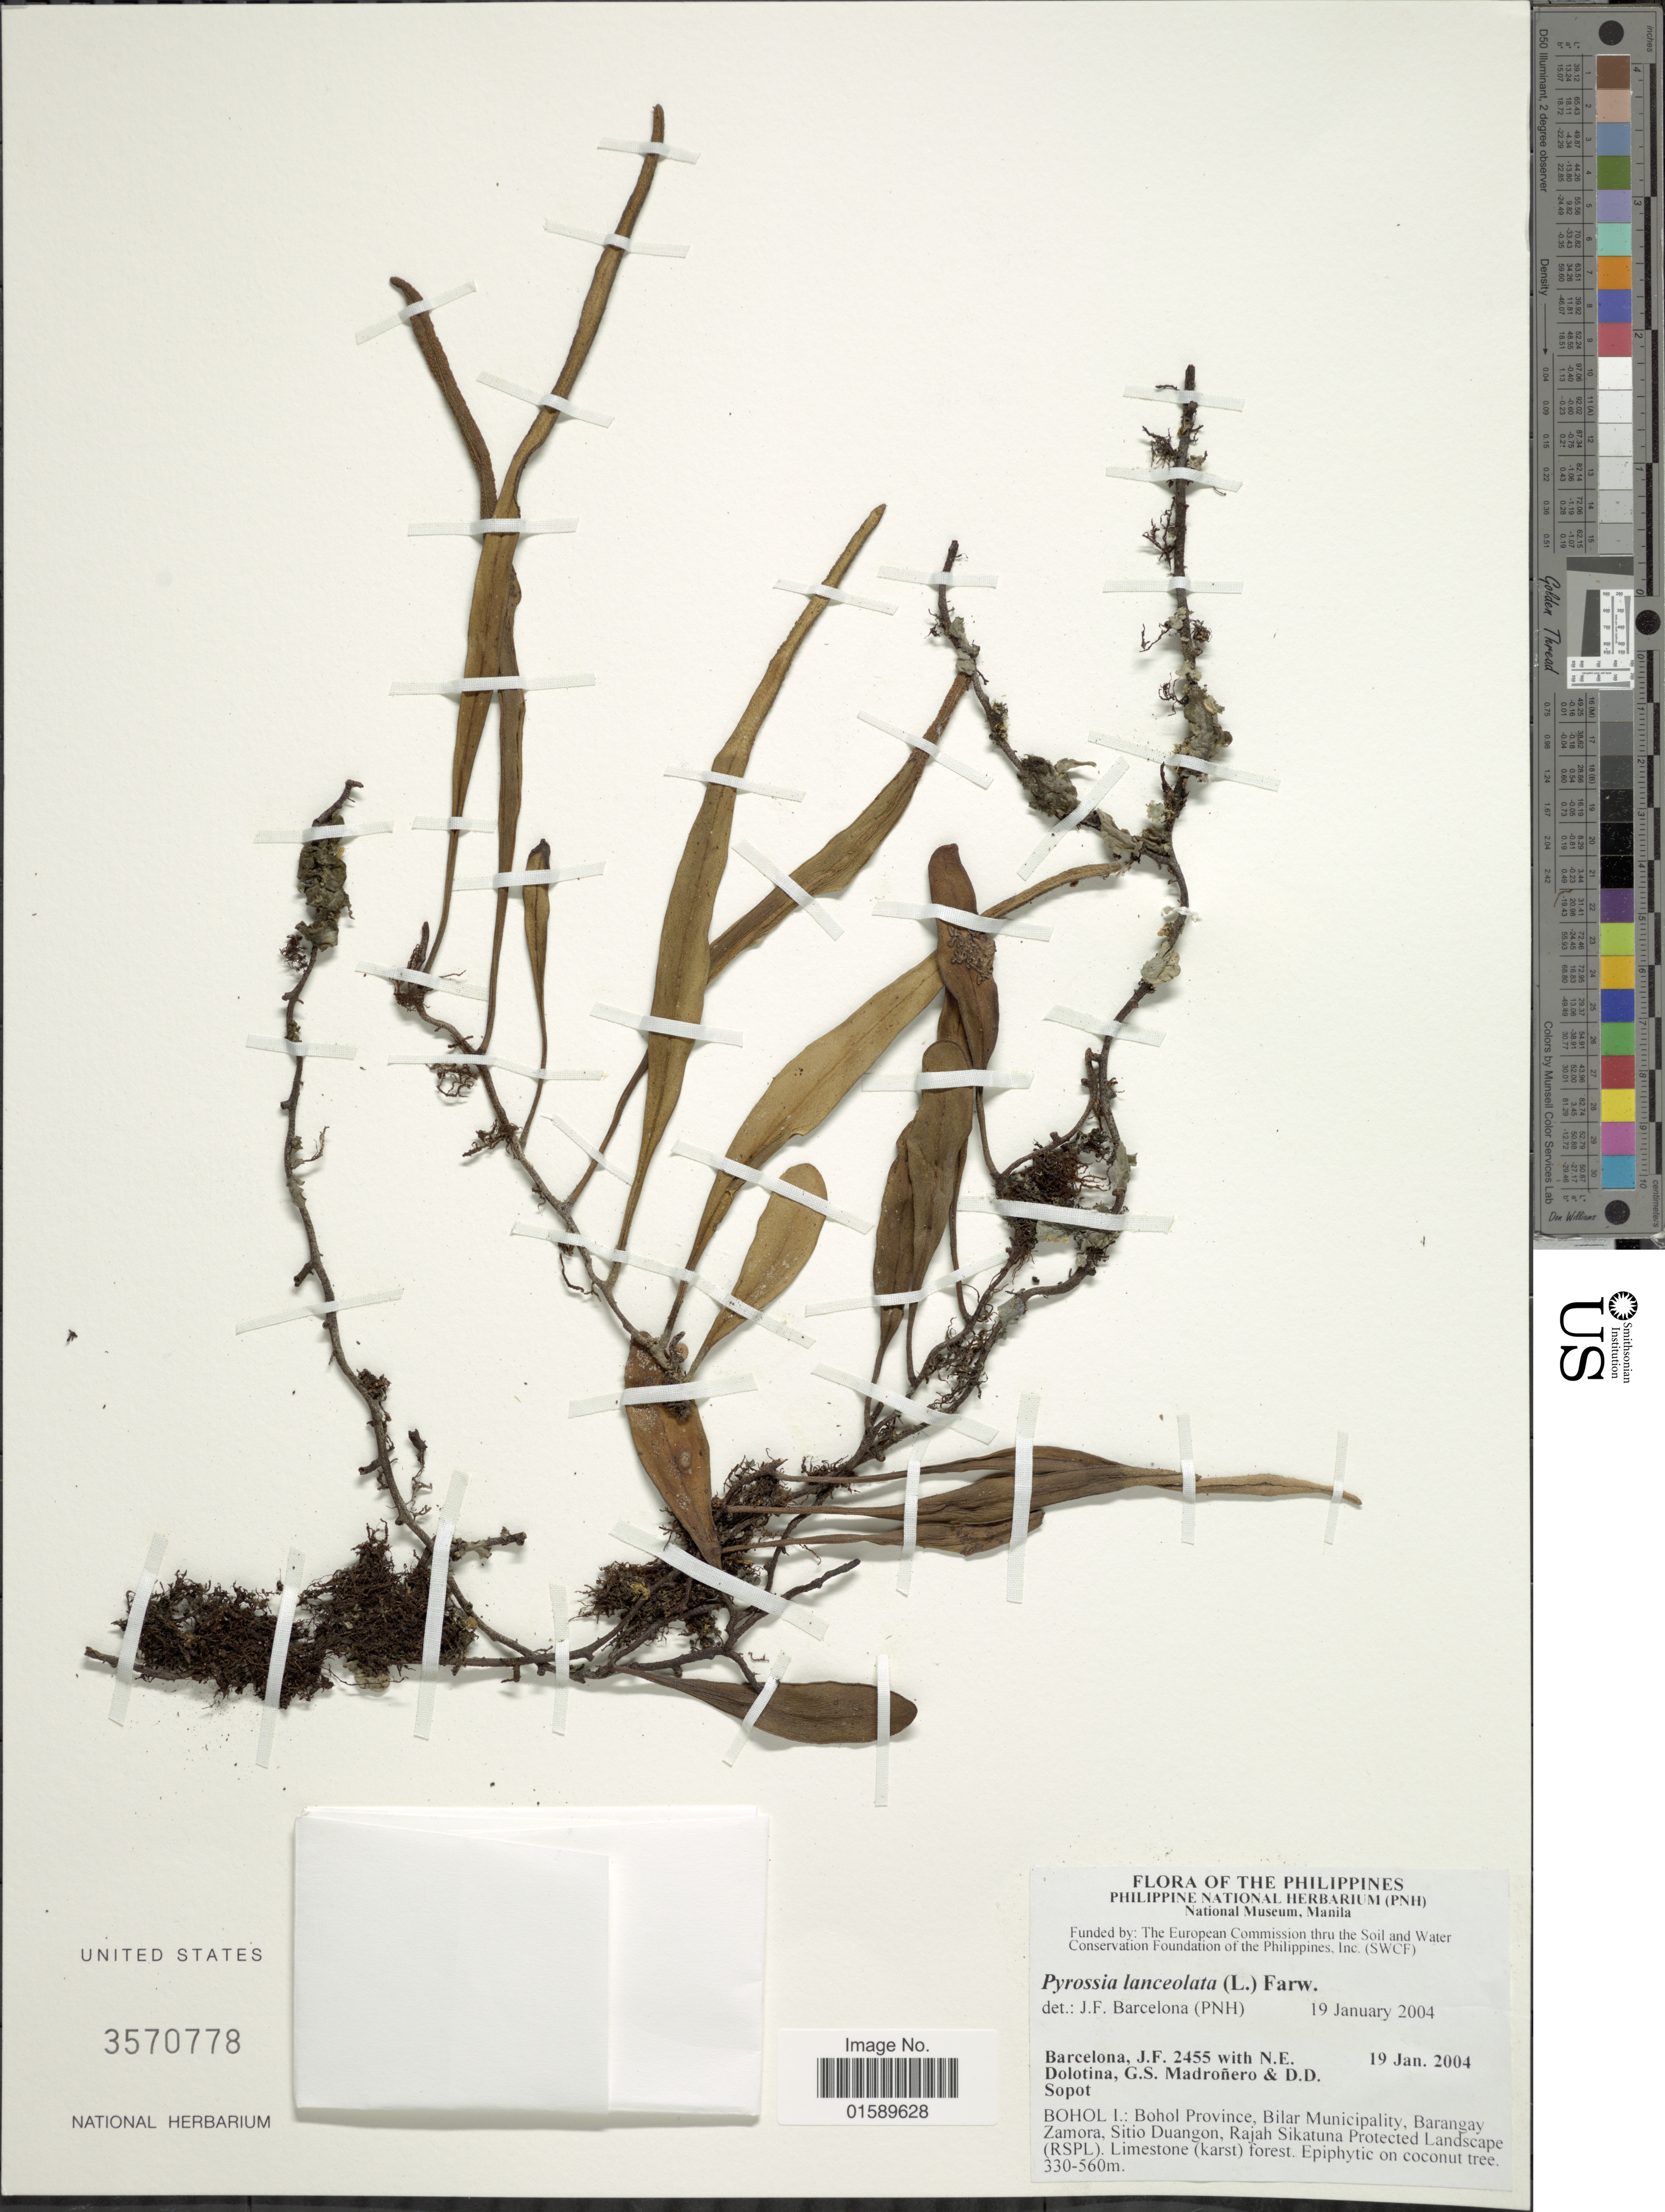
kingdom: Plantae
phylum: Tracheophyta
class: Polypodiopsida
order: Polypodiales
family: Polypodiaceae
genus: Pyrrosia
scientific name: Pyrrosia lanceolata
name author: (L.) Farw.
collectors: J. F. Barcelona, N. Dolotina, G. Madroñero & D. Sopot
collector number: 2455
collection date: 2004-01-19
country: Philippines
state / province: Central Visayas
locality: Bohol I.: Bohol Province, Bilar Municipality, Barangay, Zamora, Sitio Duangon, Rajah Sikatuna Protected Landscape (RSPL).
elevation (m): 330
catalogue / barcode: US 3570778